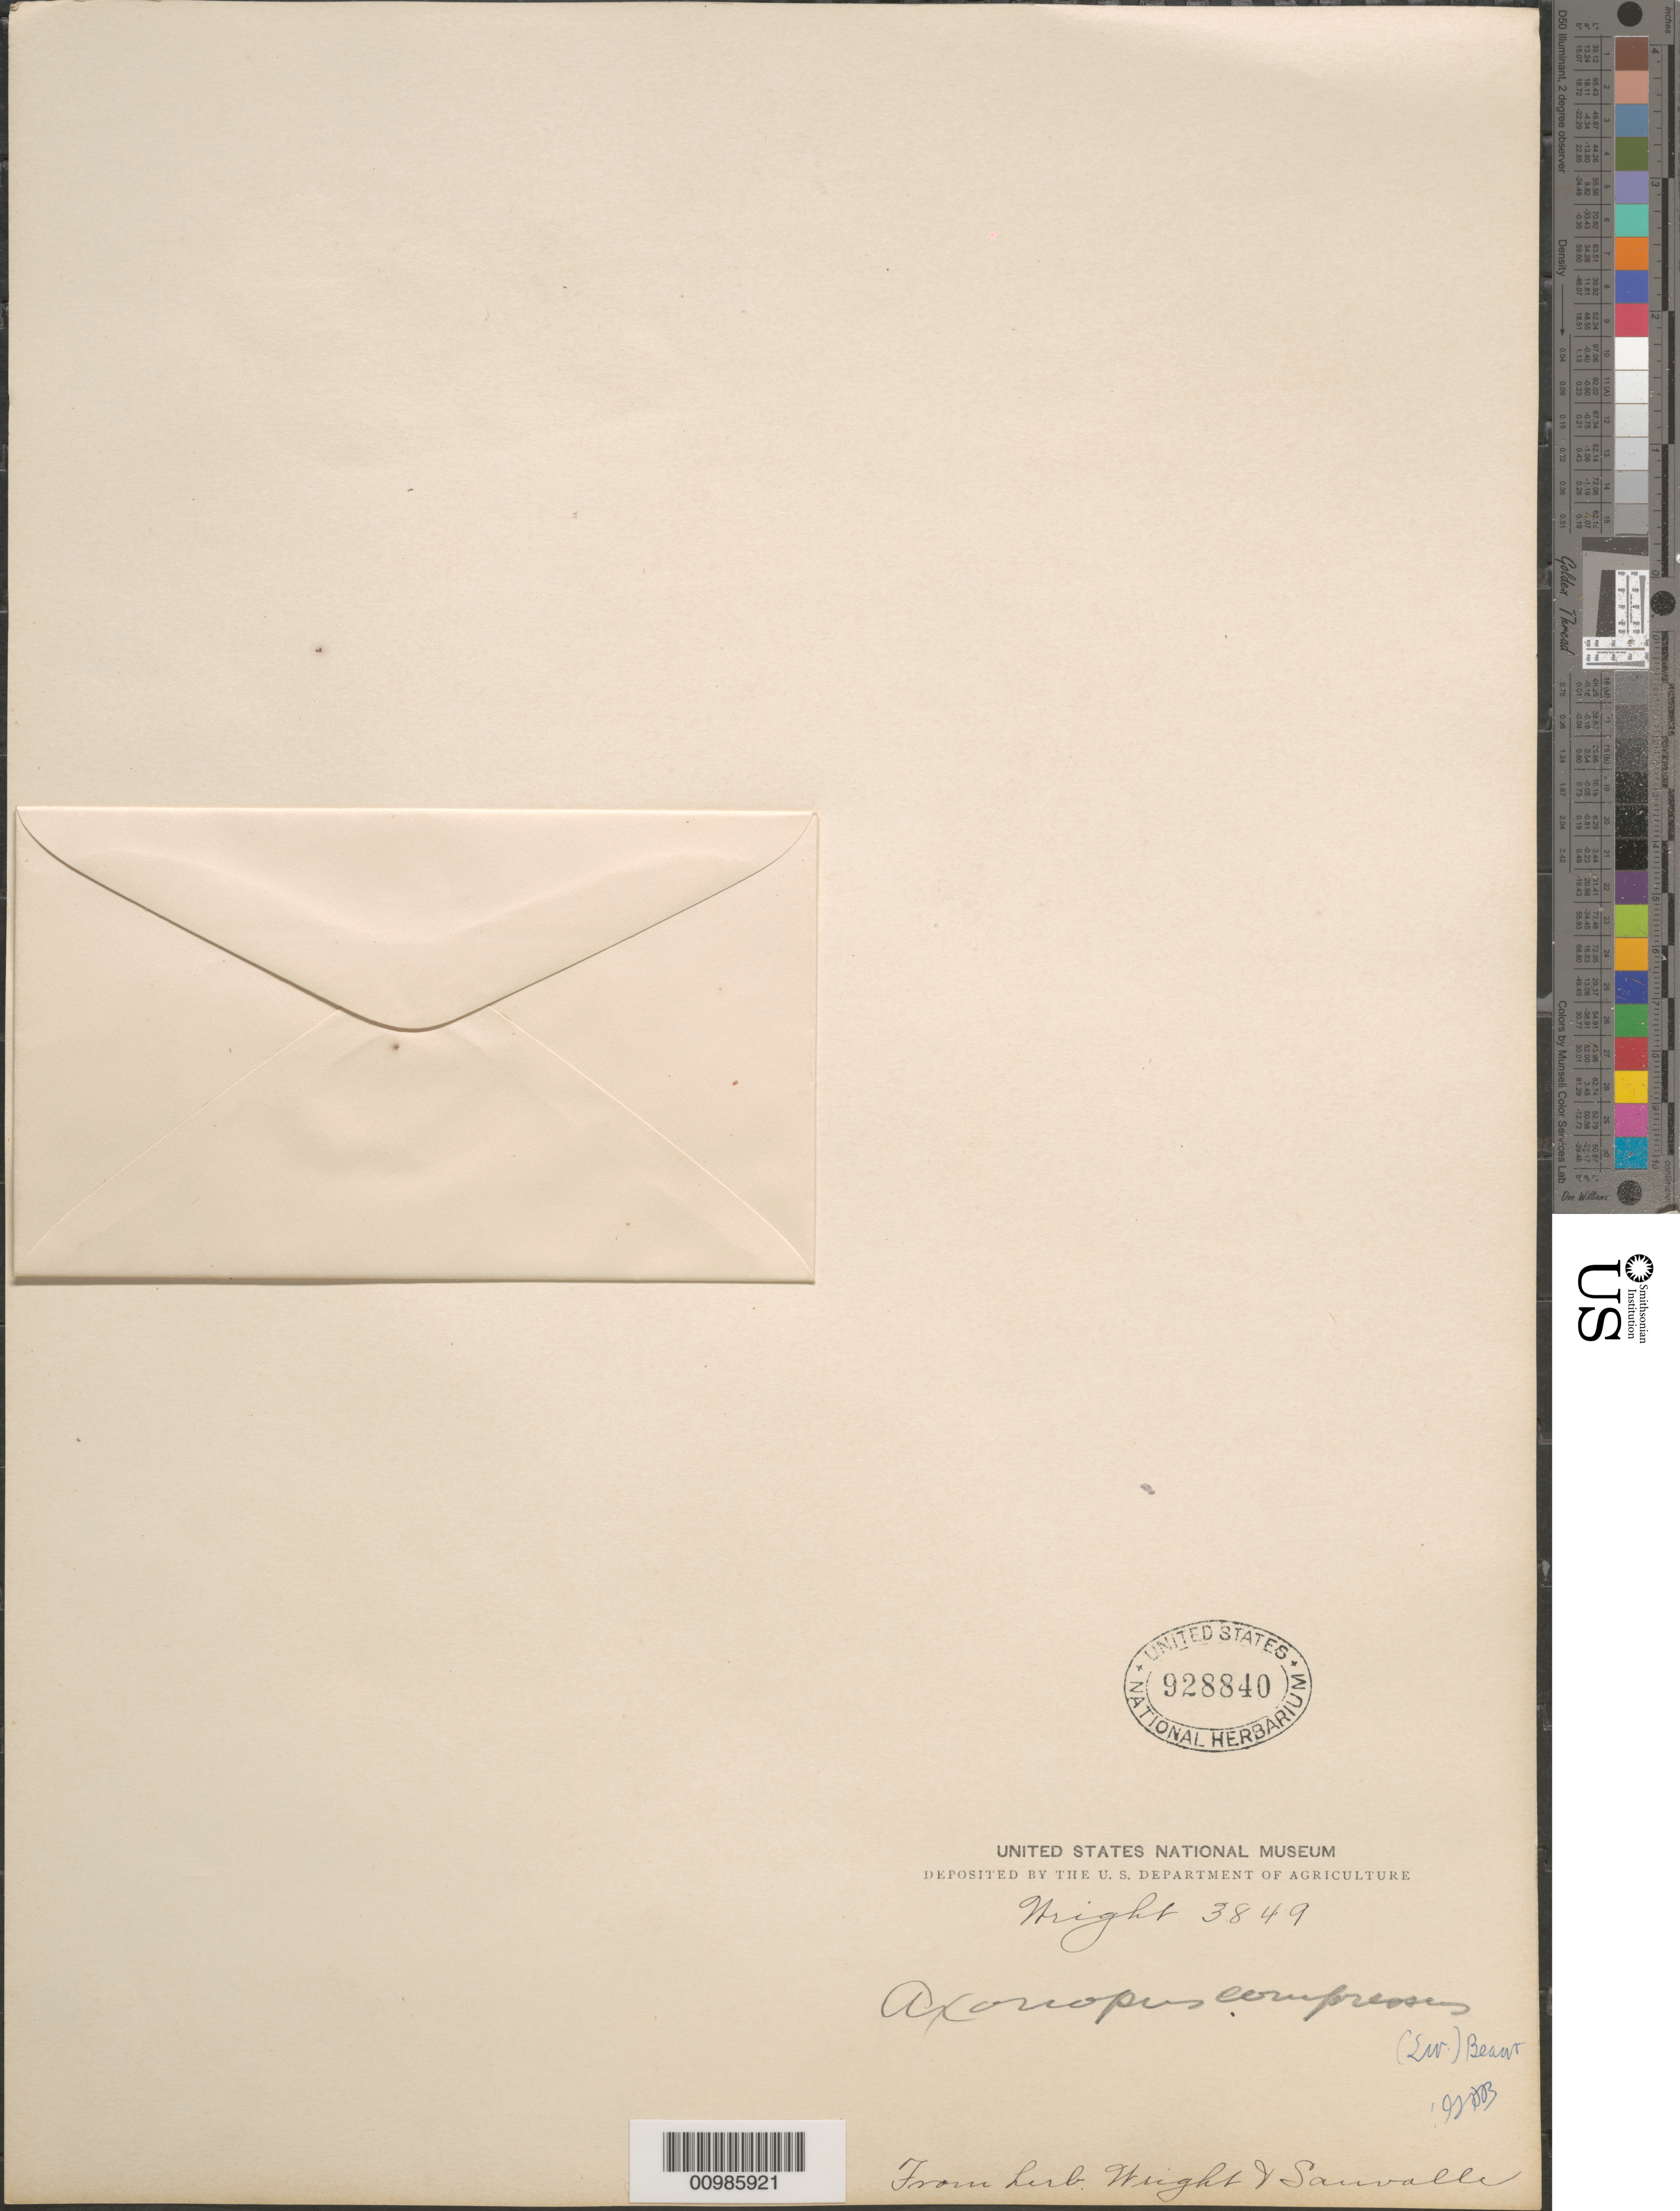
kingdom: Plantae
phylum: Tracheophyta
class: Liliopsida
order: Poales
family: Poaceae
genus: Axonopus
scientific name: Axonopus compressus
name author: (Sw.) P. Beauv.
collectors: C. Wright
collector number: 3849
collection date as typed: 1800 to 1899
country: Cuba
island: Cuba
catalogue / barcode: US 928840